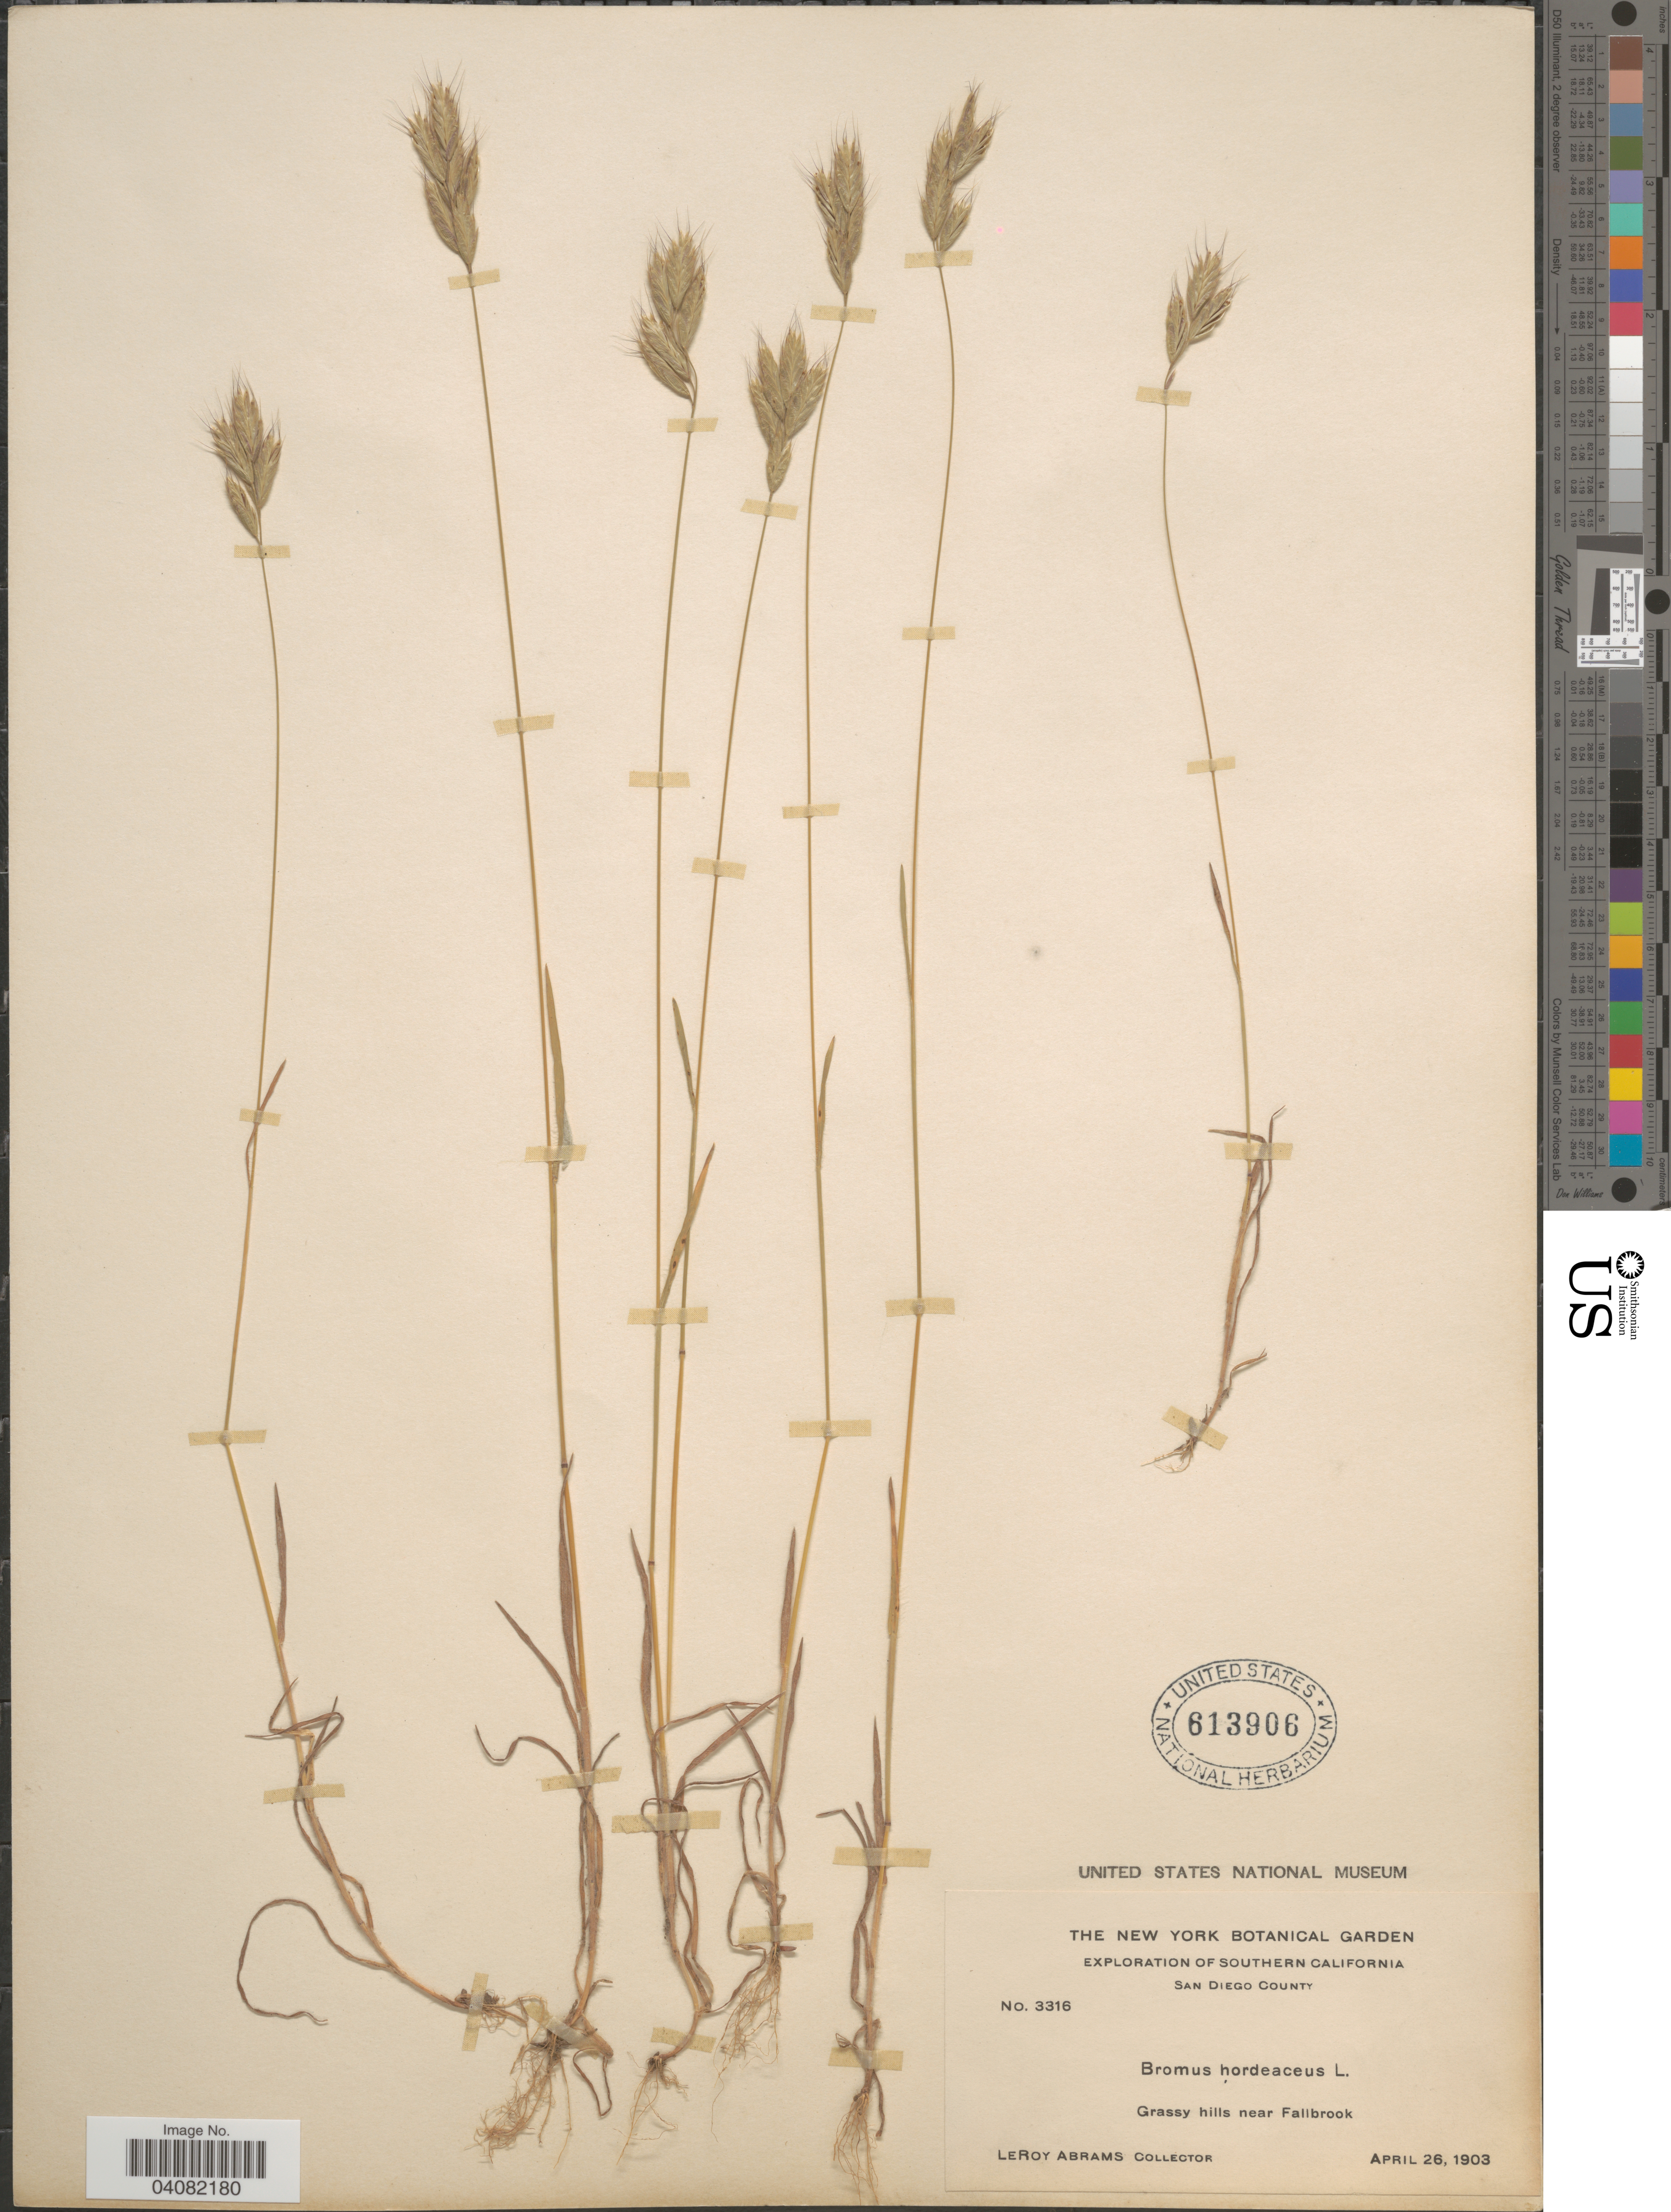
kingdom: Plantae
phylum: Tracheophyta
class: Liliopsida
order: Poales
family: Poaceae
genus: Bromus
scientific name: Bromus hordeaceus subsp. divaricatus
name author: (Bonnier & Layens) Kerguélen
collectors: L. Abrams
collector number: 3316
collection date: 1903-04-26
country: United States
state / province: California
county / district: San Diego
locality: Exploration of Southern California. San Diego County. Grassy hills near Fallbrook.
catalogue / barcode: US 613906